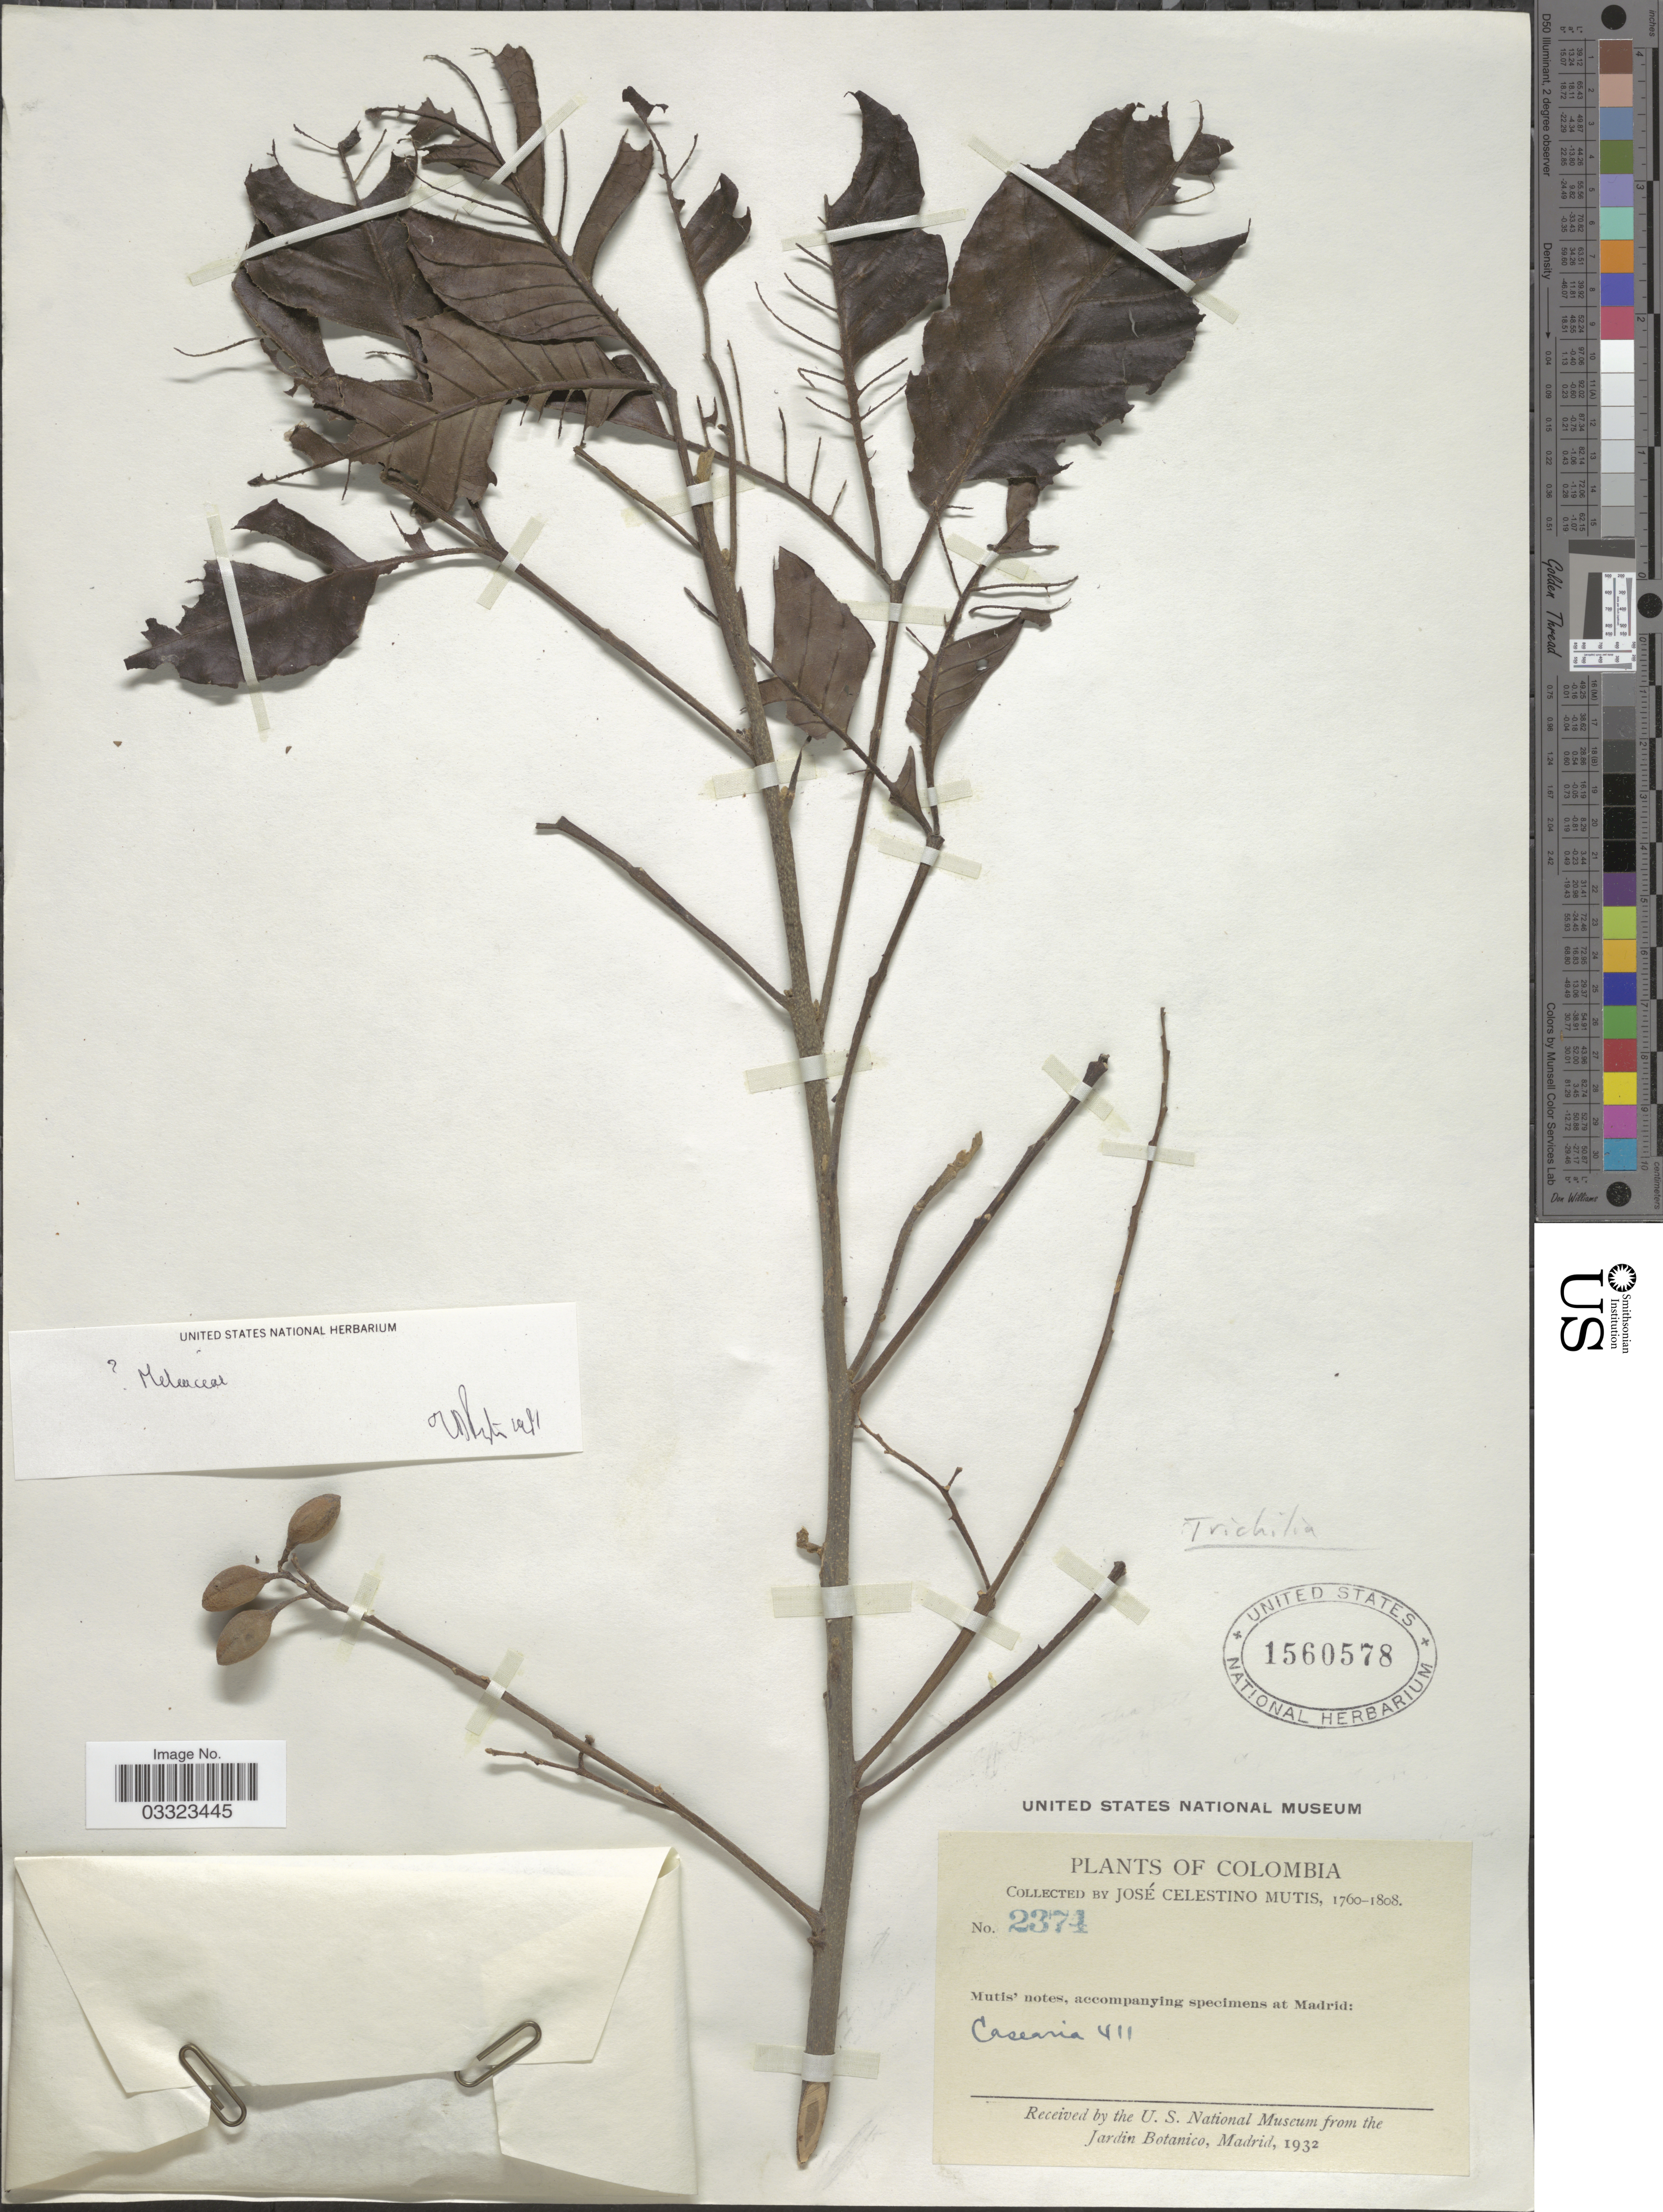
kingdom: Plantae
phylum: Tracheophyta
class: Magnoliopsida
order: Sapindales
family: Meliaceae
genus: Trichilia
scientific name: Trichilia sp.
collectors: J. C. B. Mutis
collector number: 2374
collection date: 1760/1808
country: Colombia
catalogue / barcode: US 1560578